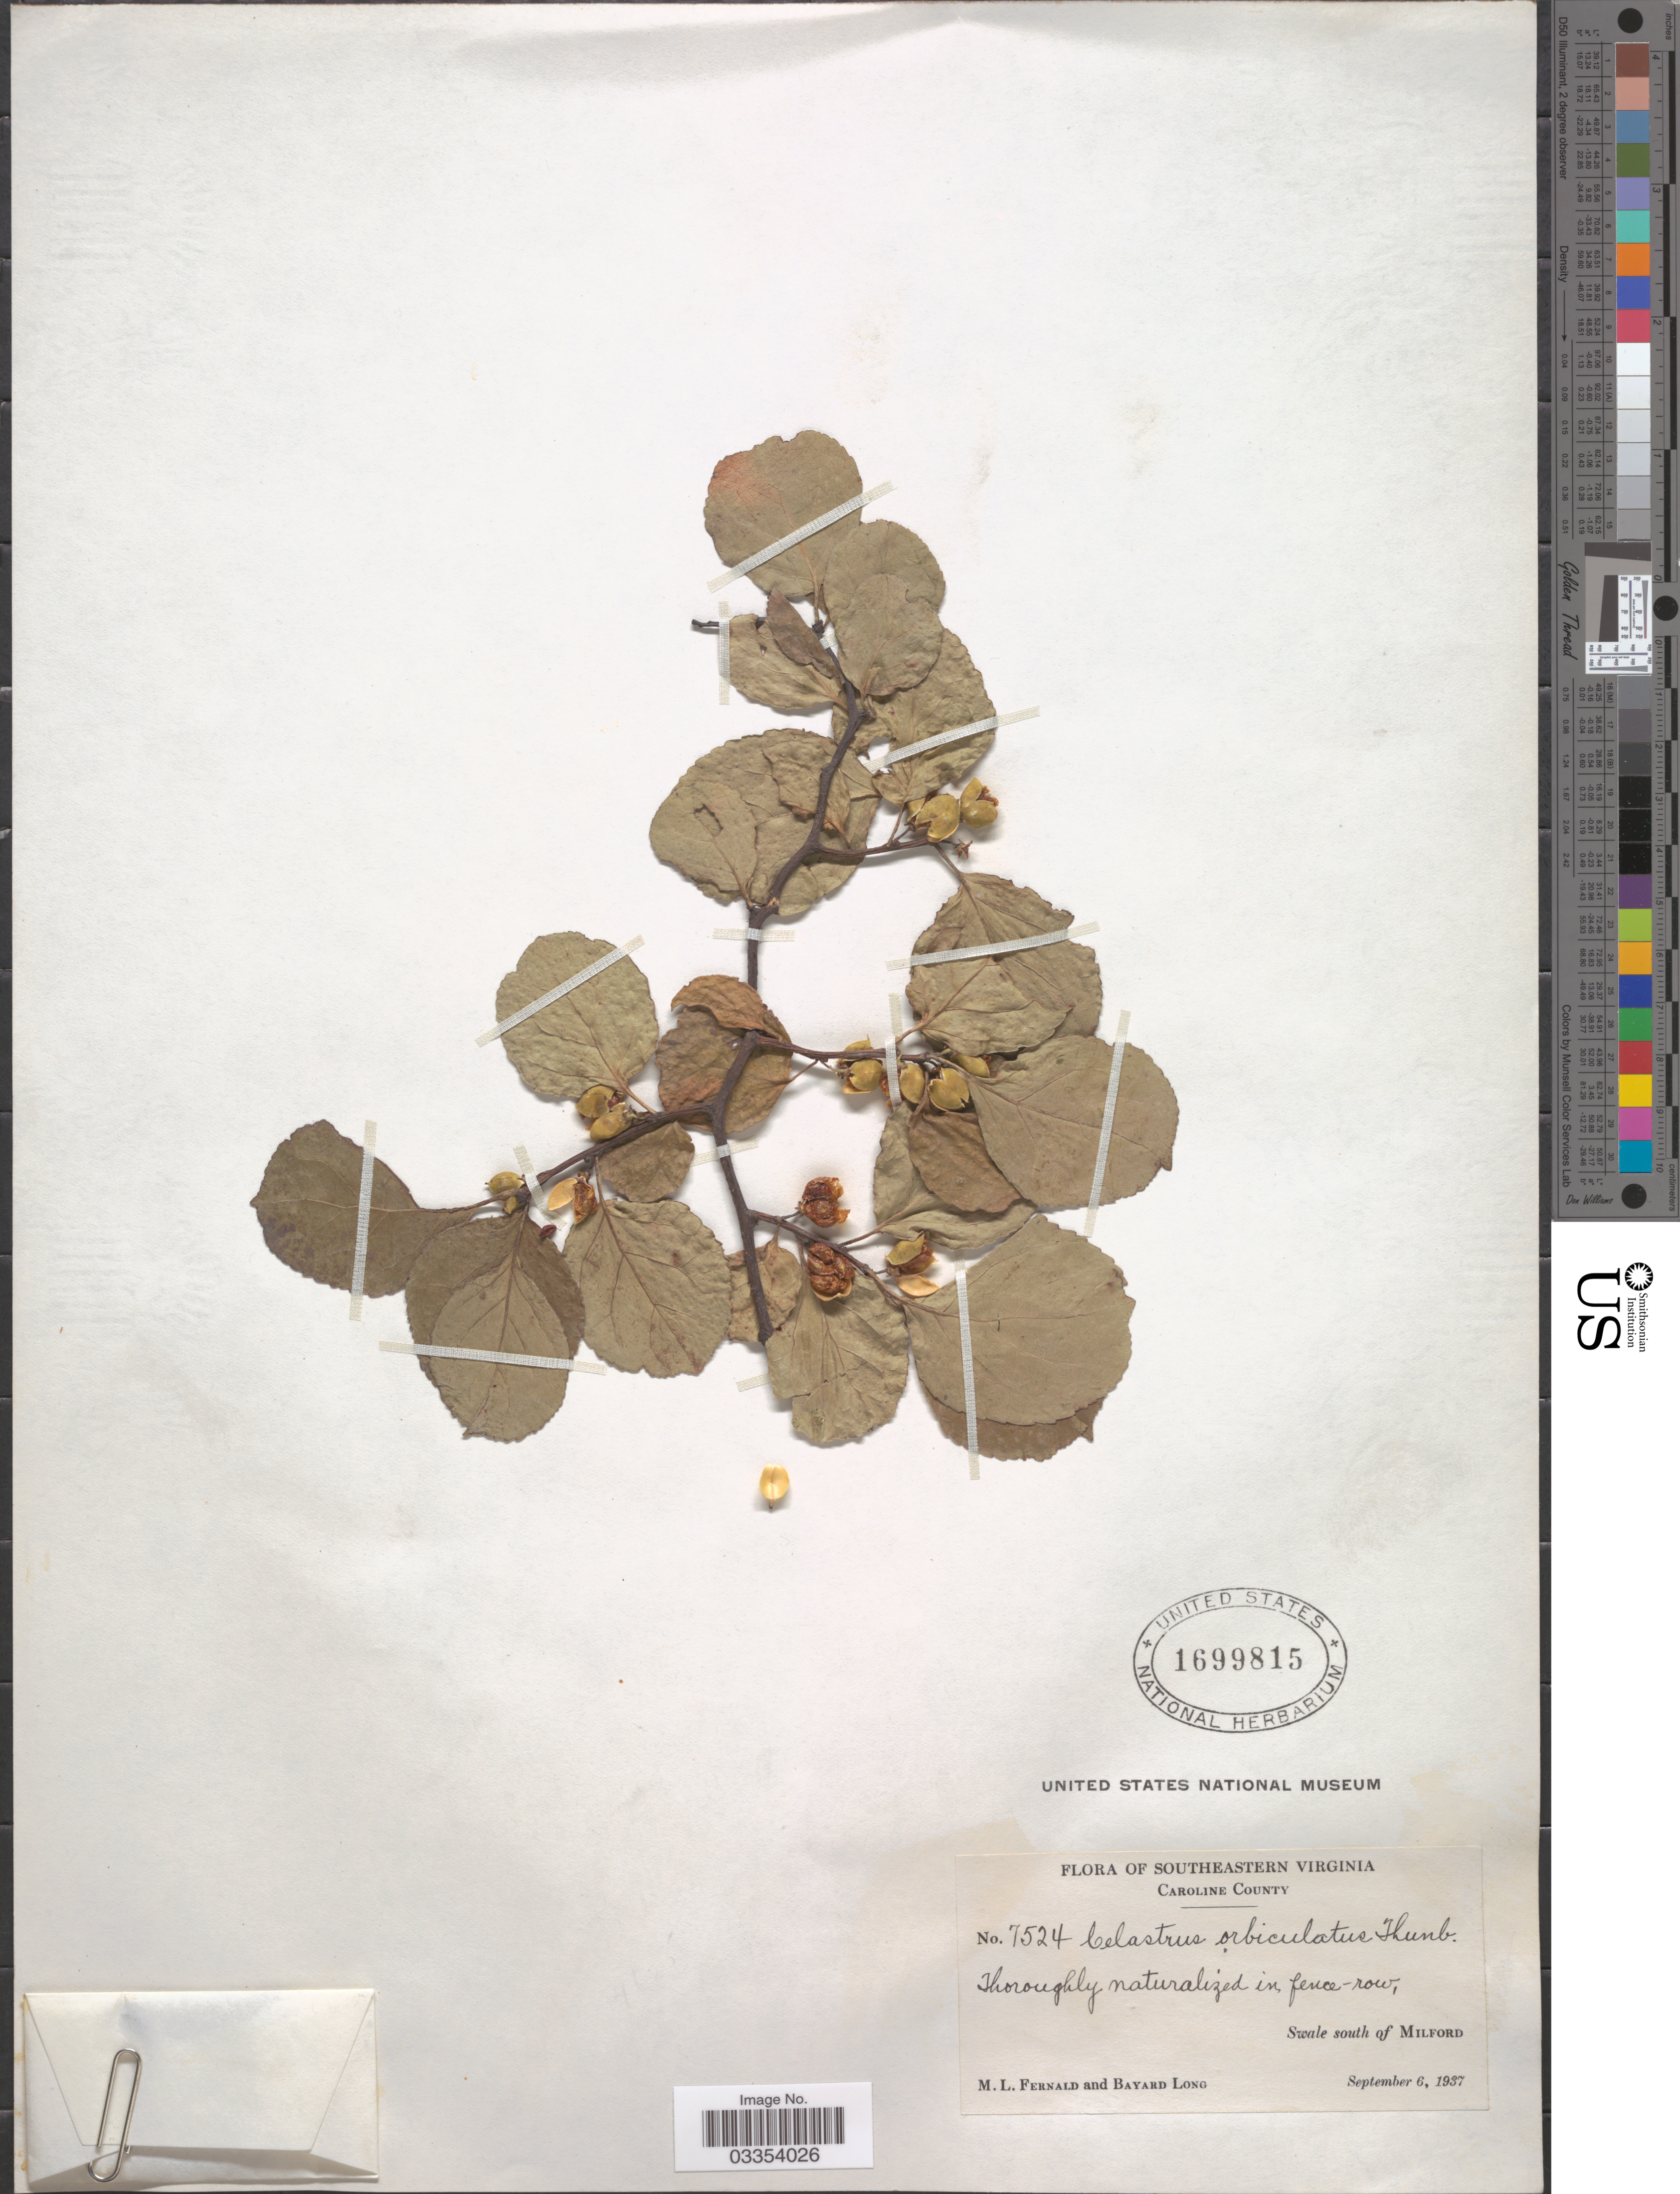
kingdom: Plantae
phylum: Tracheophyta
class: Magnoliopsida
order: Celastrales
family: Celastraceae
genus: Celastrus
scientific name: Celastrus orbiculatus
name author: Thunb.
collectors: M. L. Fernald & B. Long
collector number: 7524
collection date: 1937-09-06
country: United States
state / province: Virginia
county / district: Caroline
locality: Southeastern Virginia. Caroline County. Swale south of Milford.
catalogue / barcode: US 1699815